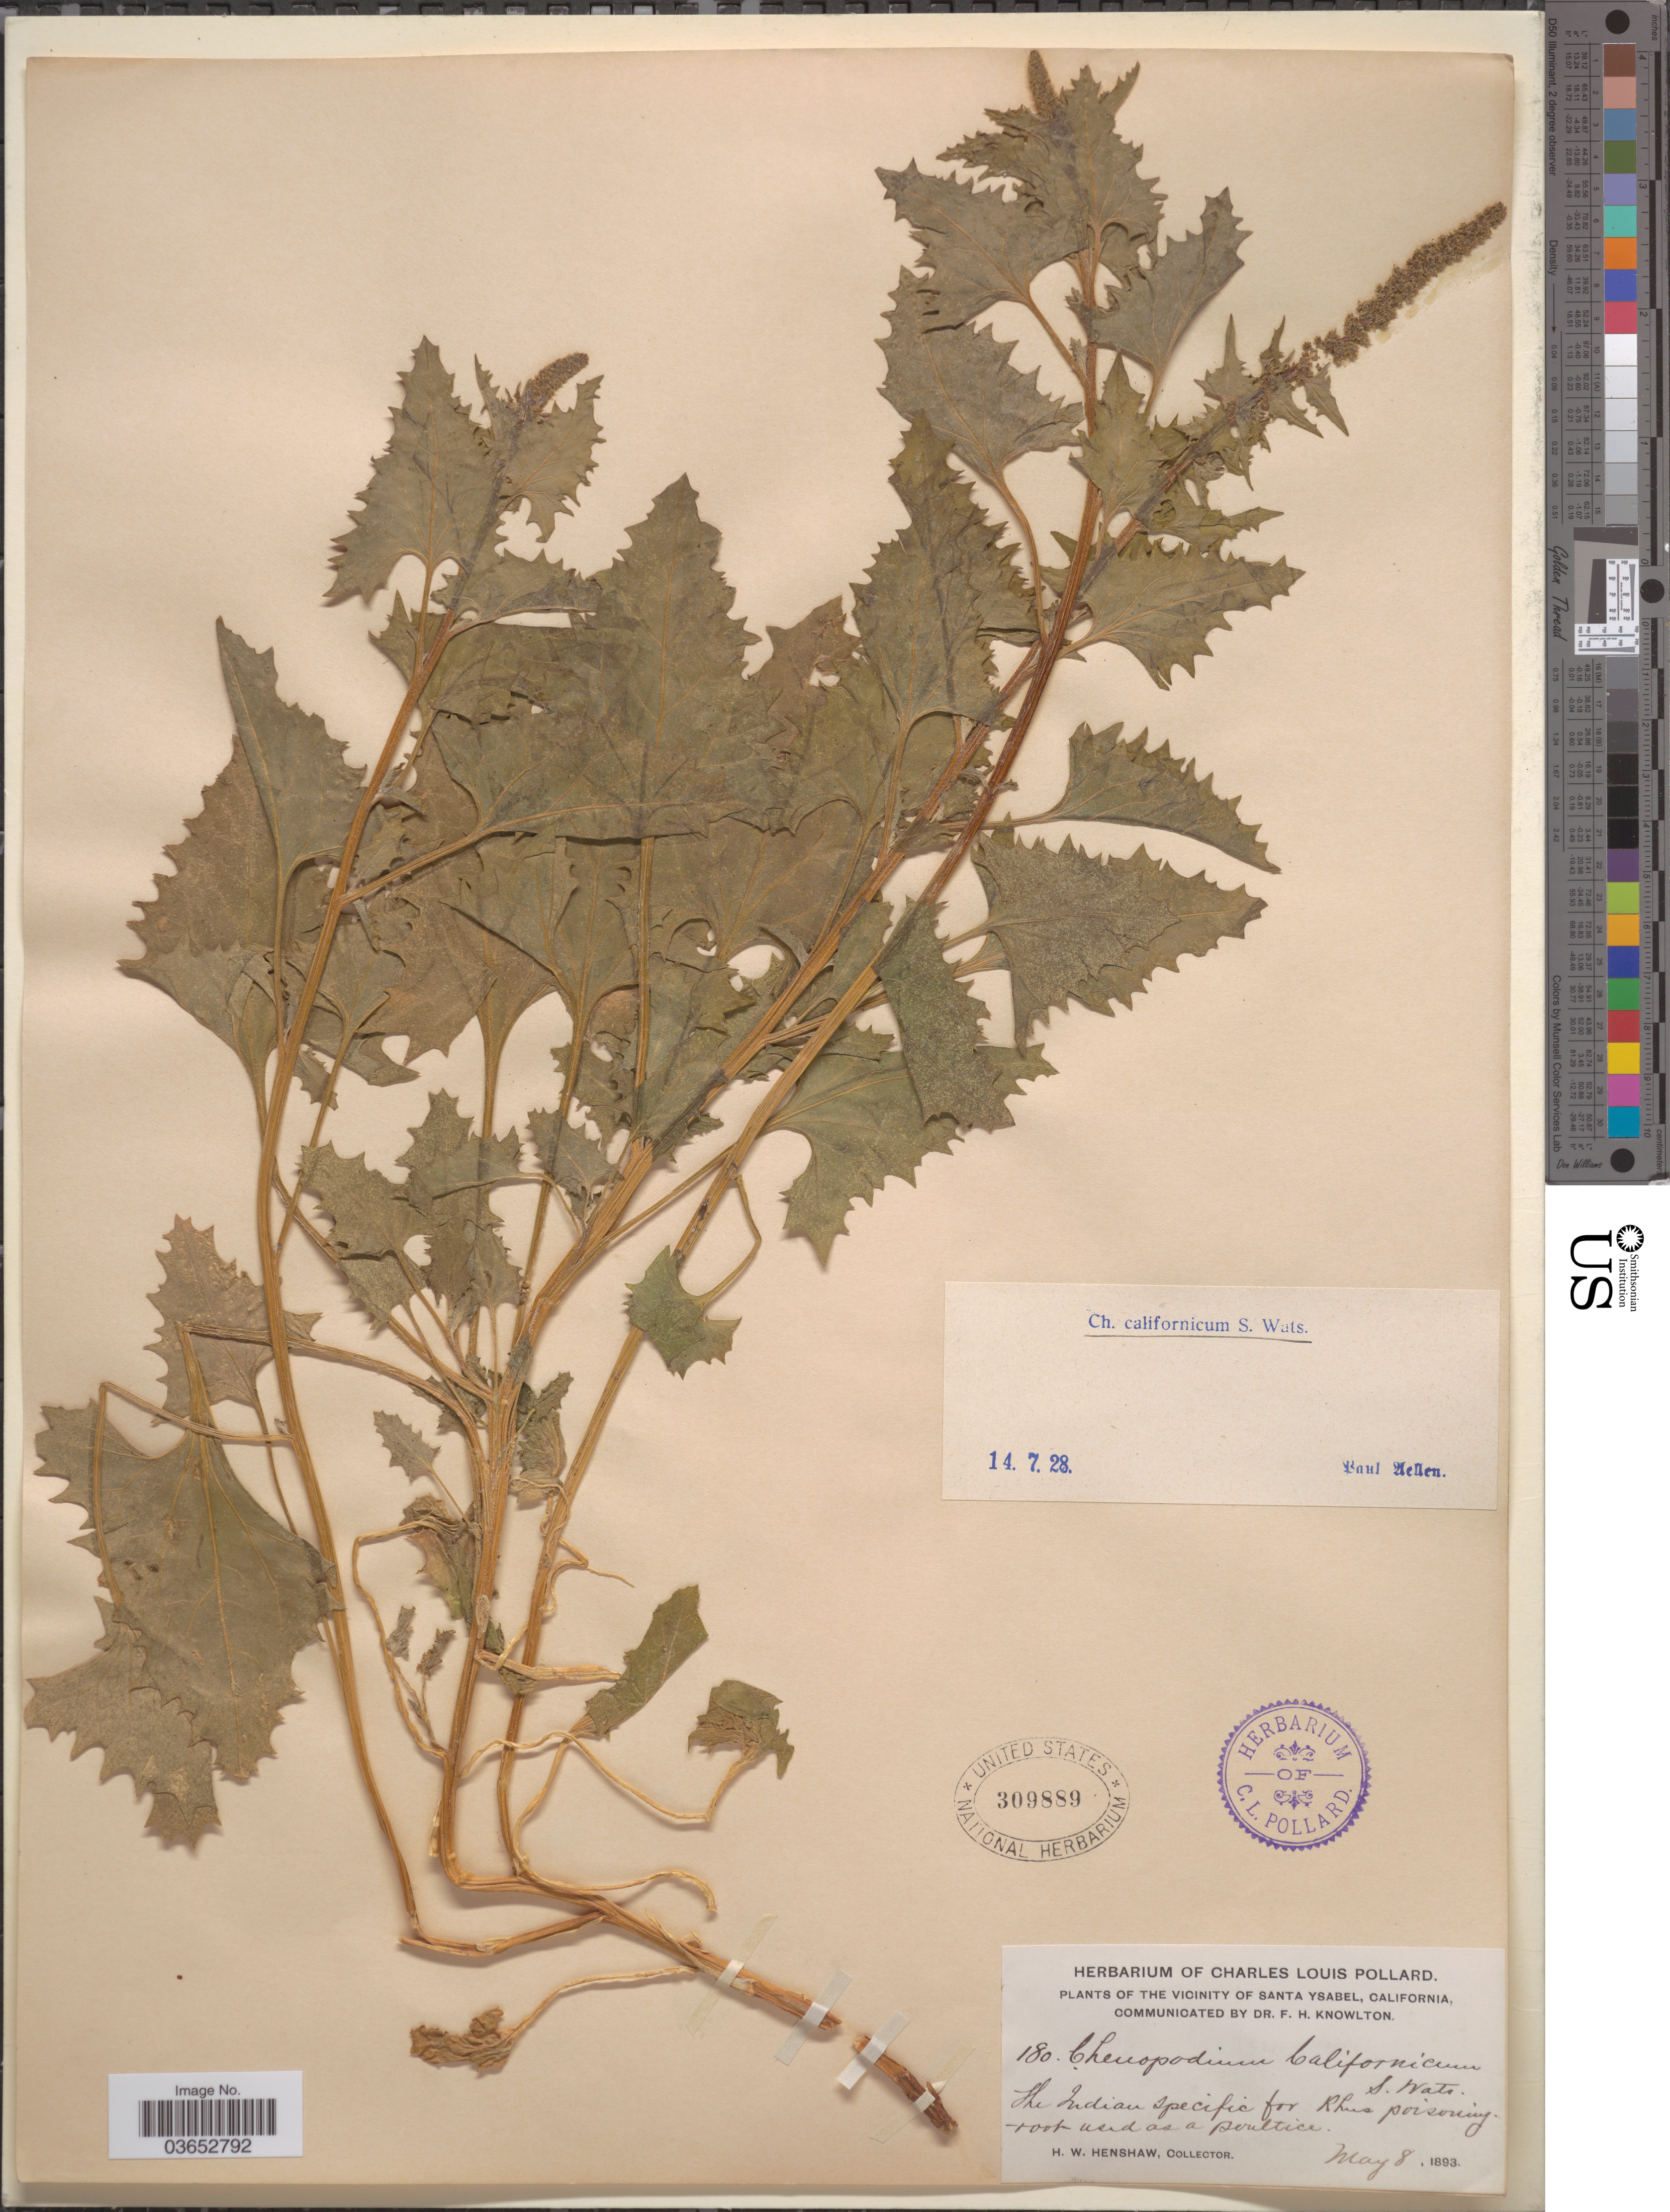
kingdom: Plantae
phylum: Tracheophyta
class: Magnoliopsida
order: Caryophyllales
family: Amaranthaceae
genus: Chenopodium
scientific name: Chenopodium californicum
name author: S. Watson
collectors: H. Henshaw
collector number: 180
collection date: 1893-05-08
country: United States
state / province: California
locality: The Vicinity of Santa Ysabel.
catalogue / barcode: US 309889